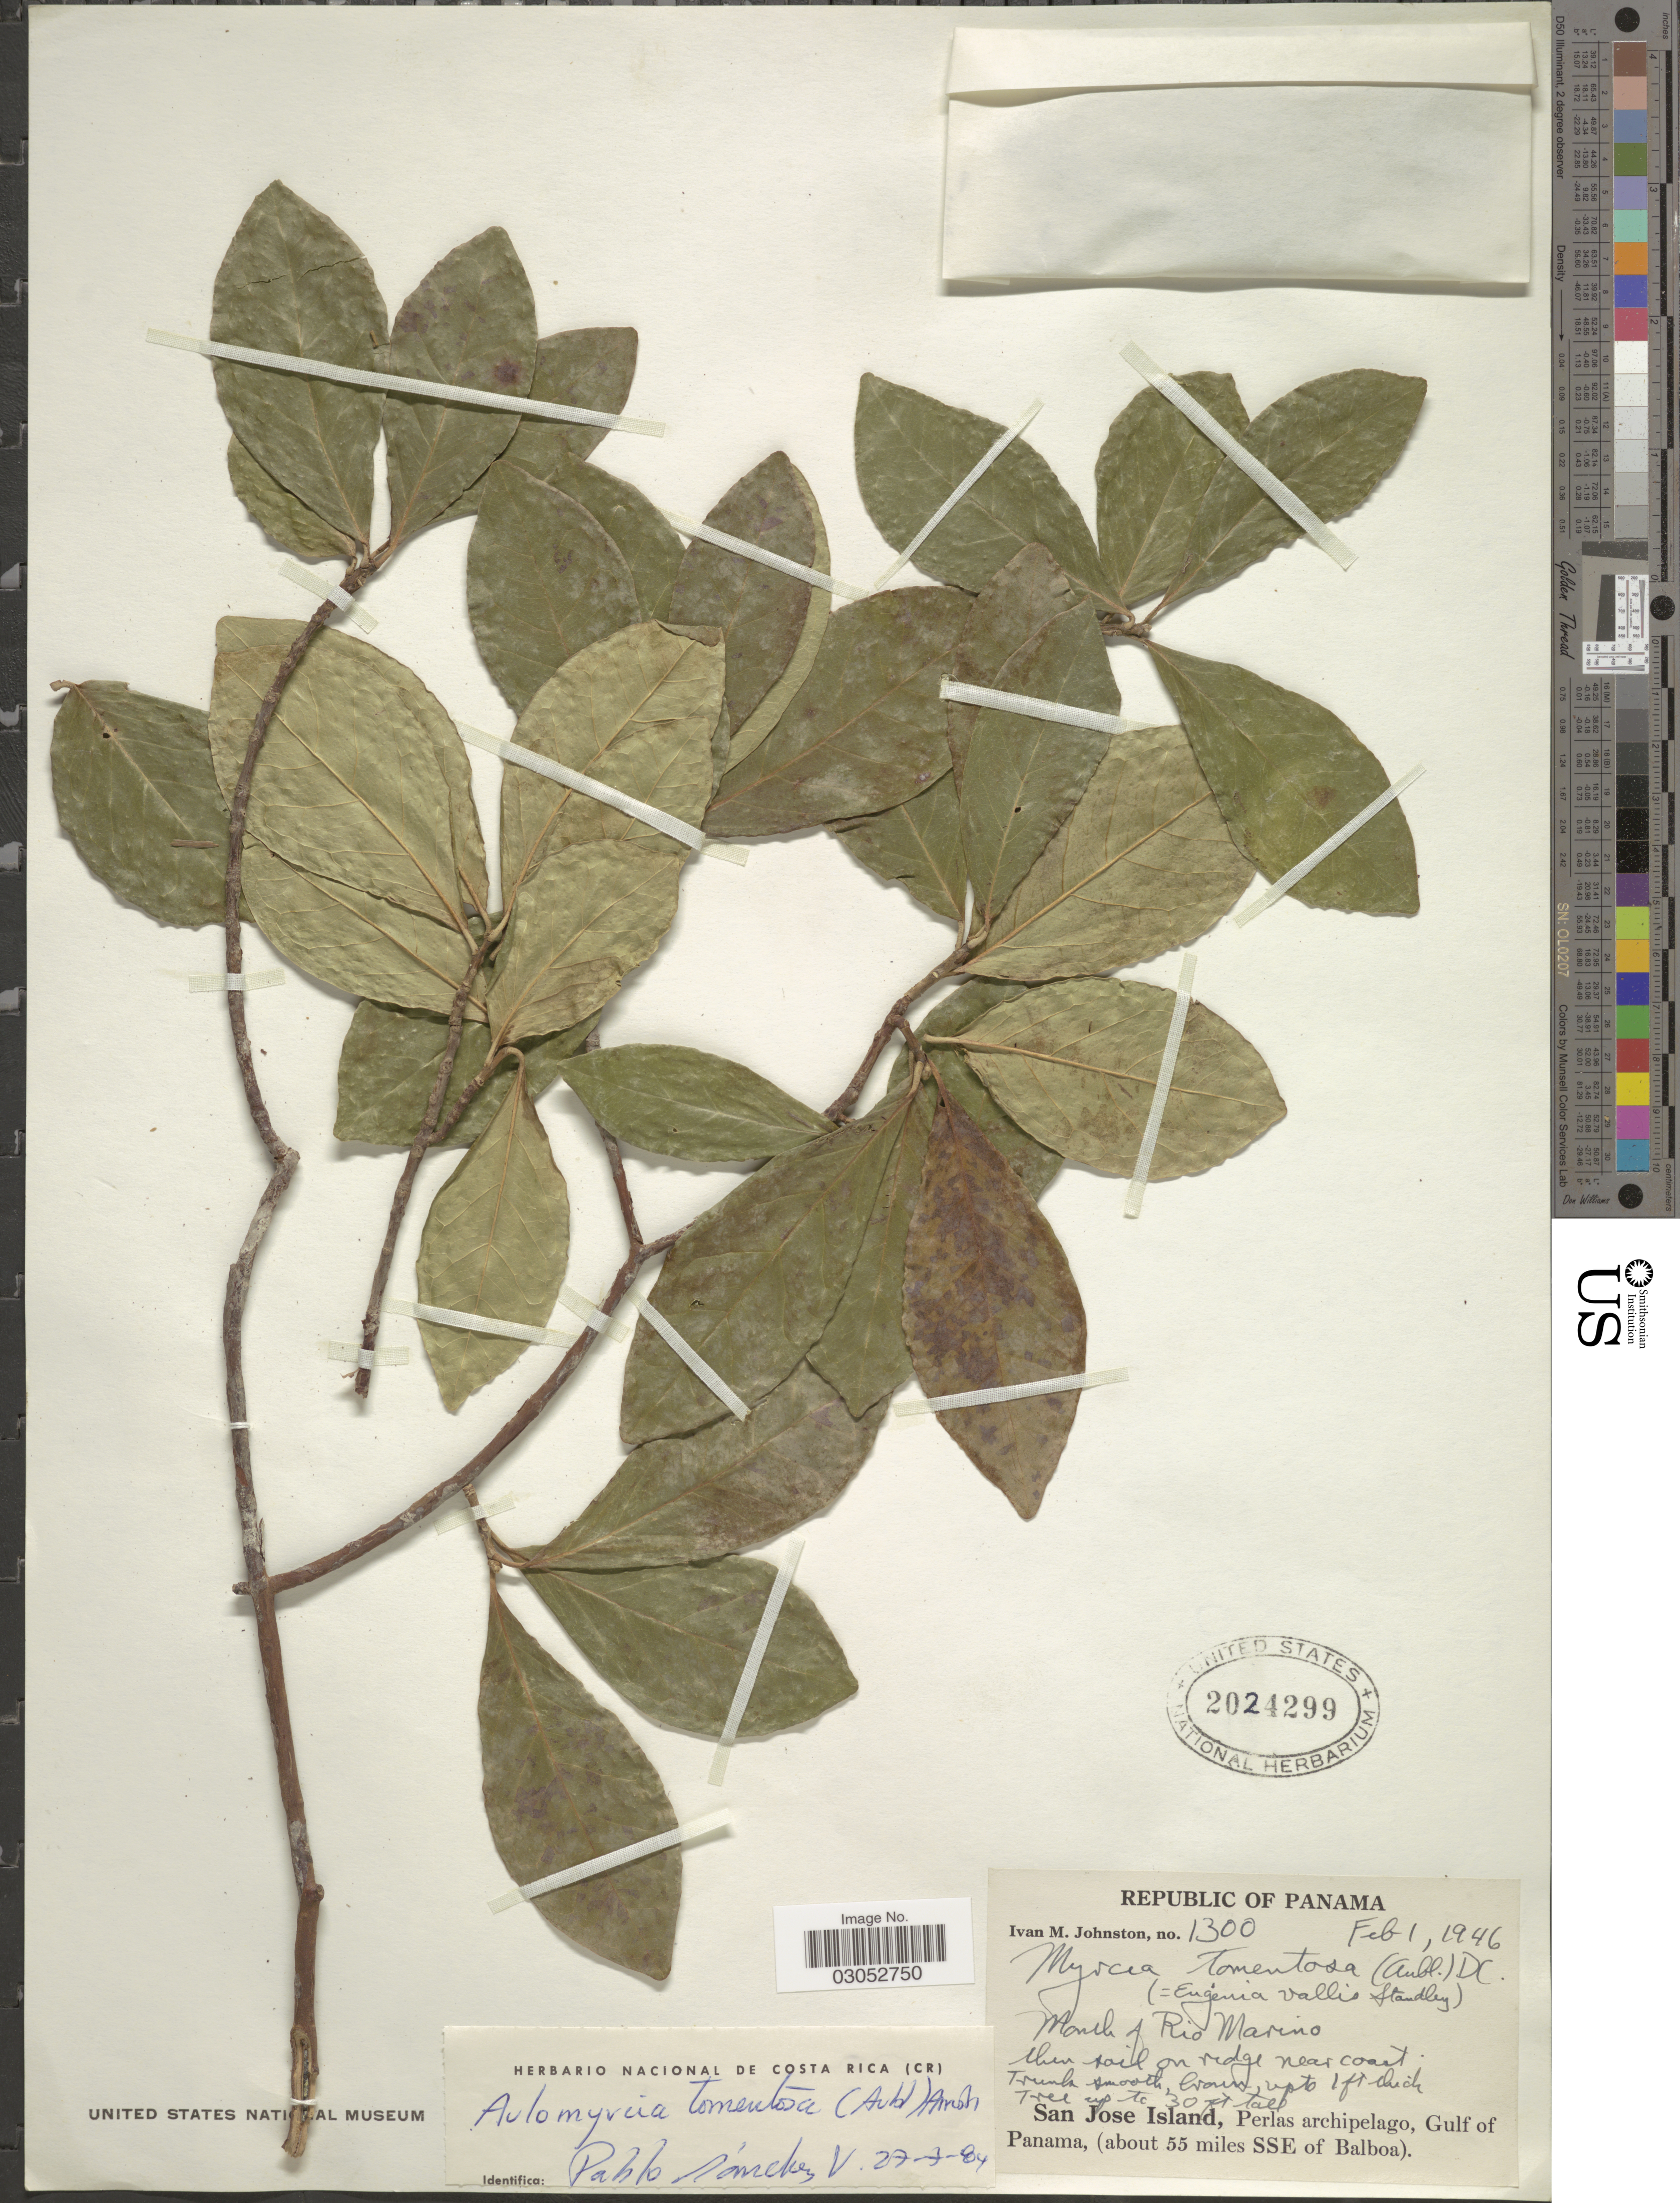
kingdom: Plantae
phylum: Tracheophyta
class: Magnoliopsida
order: Myrtales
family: Myrtaceae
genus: Myrcia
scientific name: Myrcia tomentosa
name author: (Aubl.) DC.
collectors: I.M. Johnston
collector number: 1300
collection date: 1946-02-01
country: Panama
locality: Mouth of Rio Marino. San Jose Island, Perlas Archipelago, Gulf of Panama, ( about 55 miles SSE of Balboa).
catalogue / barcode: US 2024299